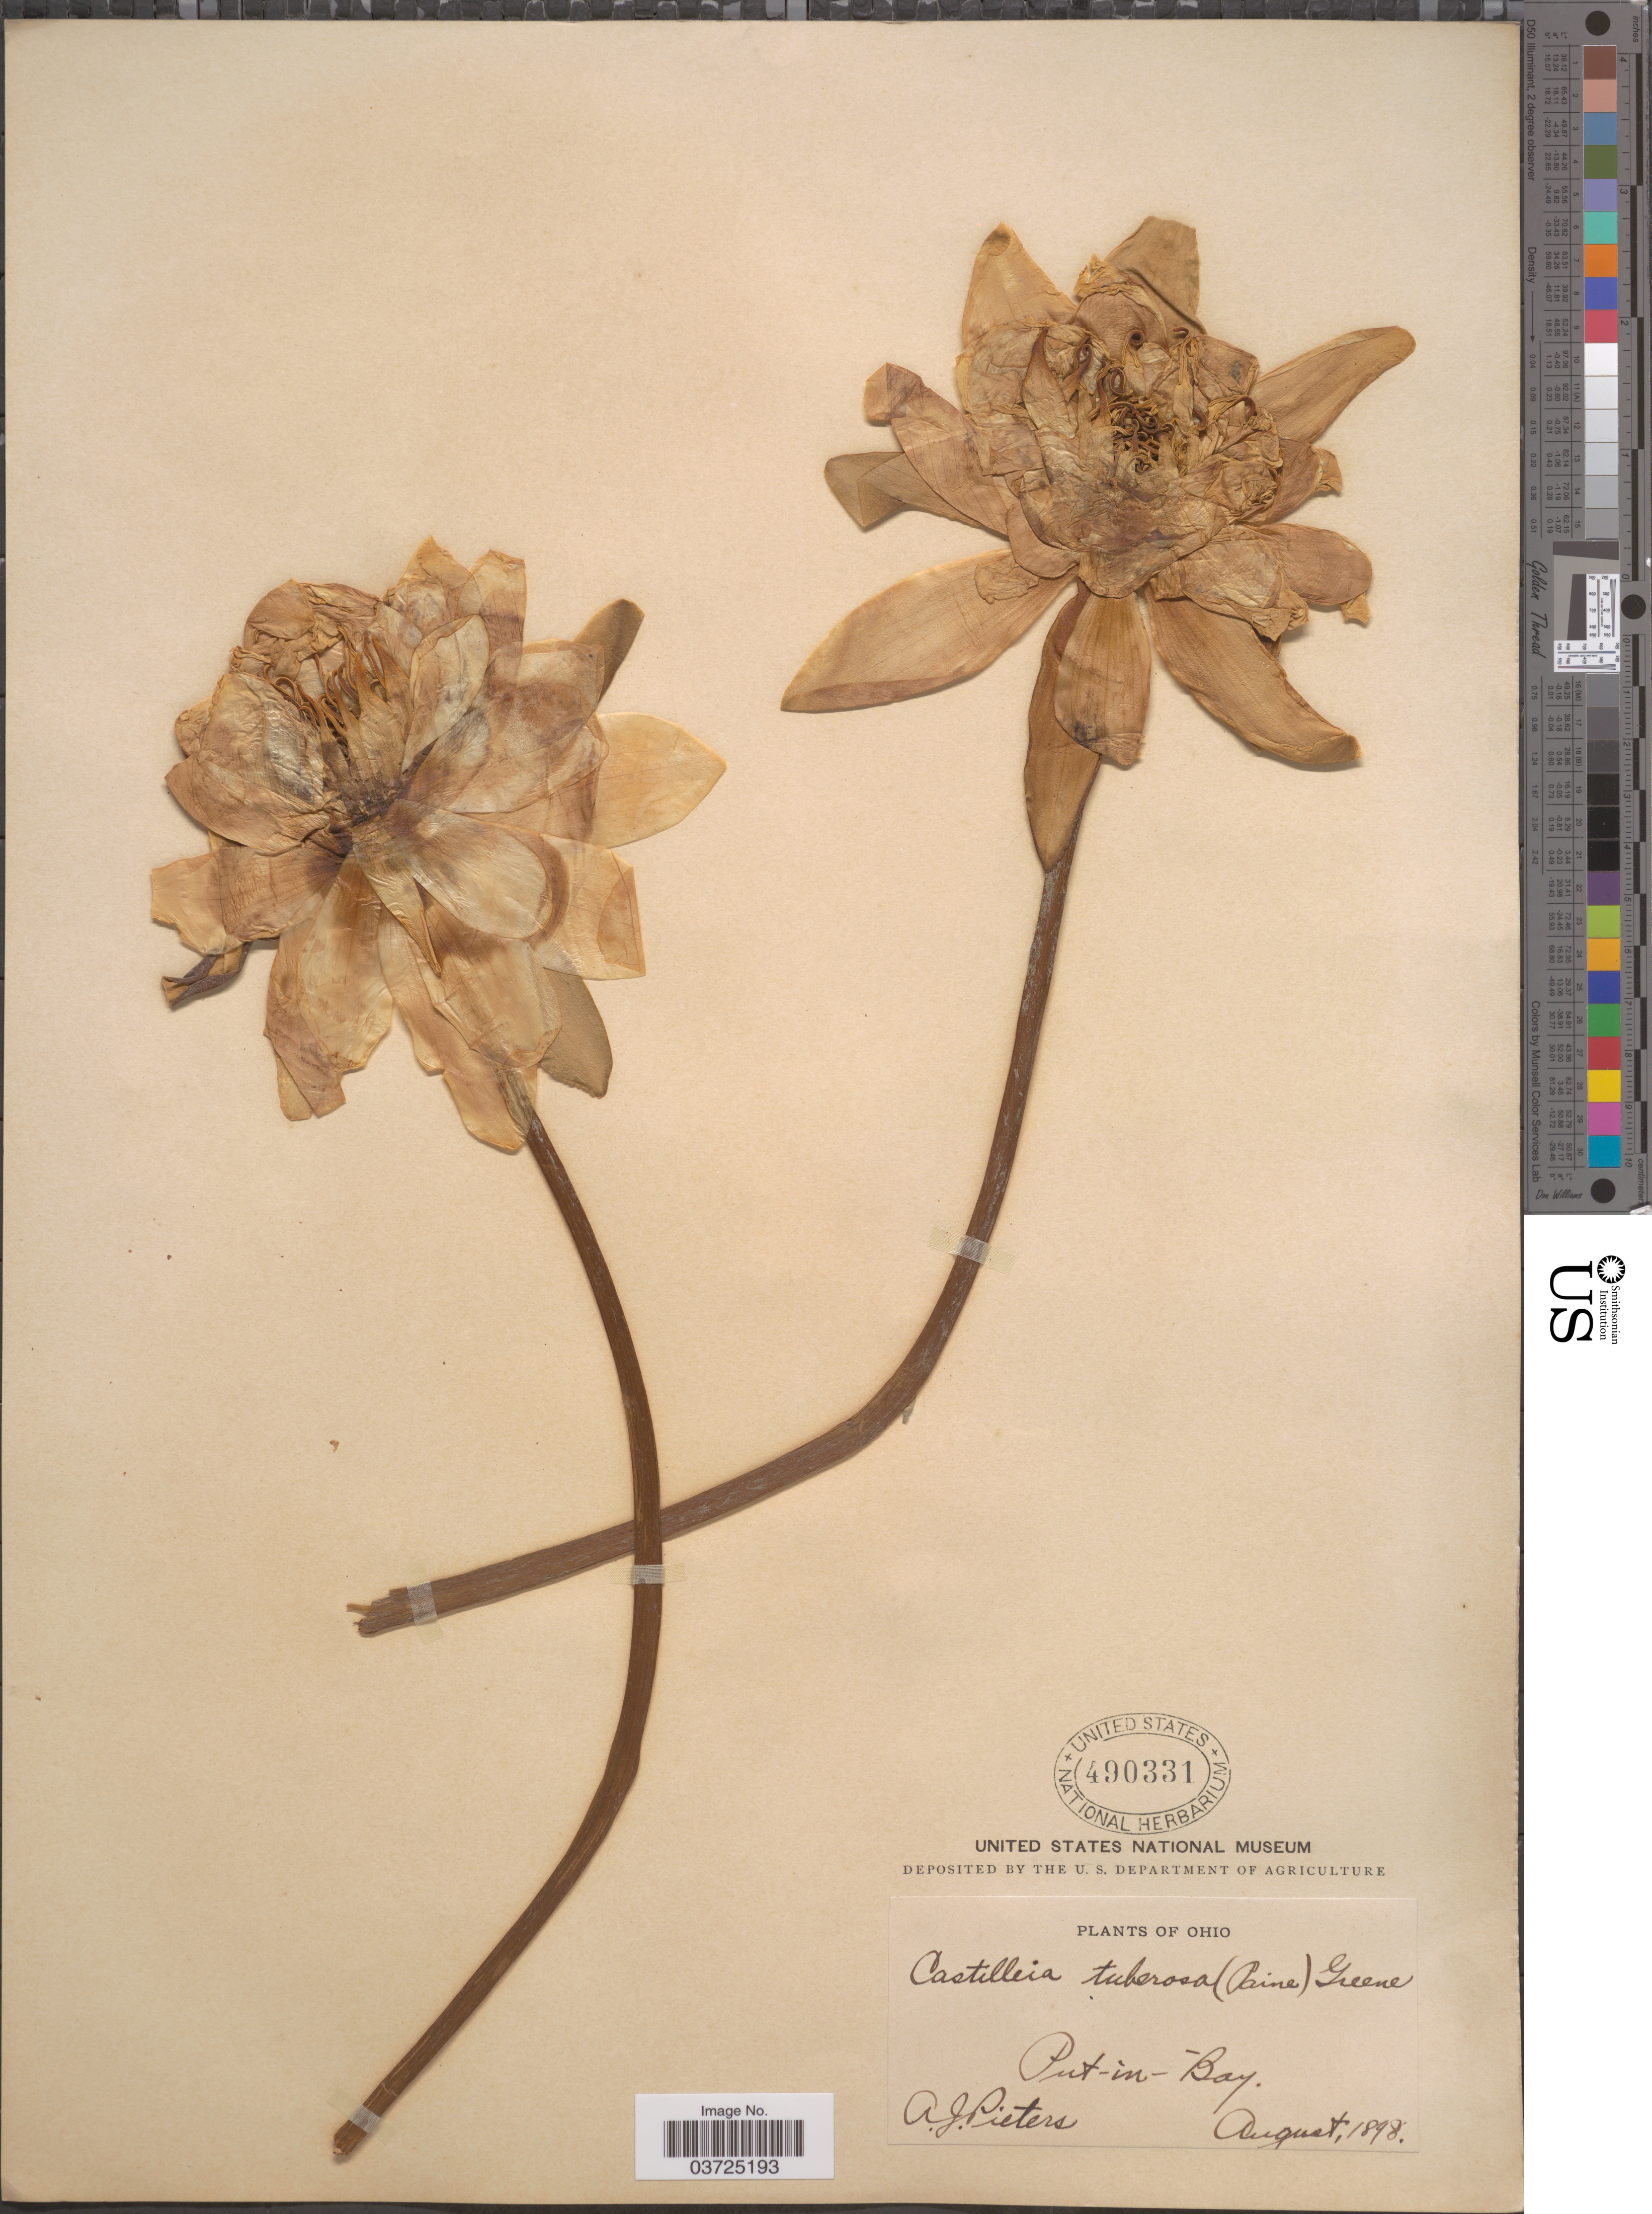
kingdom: Plantae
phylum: Tracheophyta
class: Magnoliopsida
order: Nymphaeales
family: Nymphaeaceae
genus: Nymphaea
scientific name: Nymphaea tuberosa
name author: Paine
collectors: A. Pieters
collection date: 1898-08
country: United States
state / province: Ohio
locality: Put-in-Bay.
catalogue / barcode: US 490331